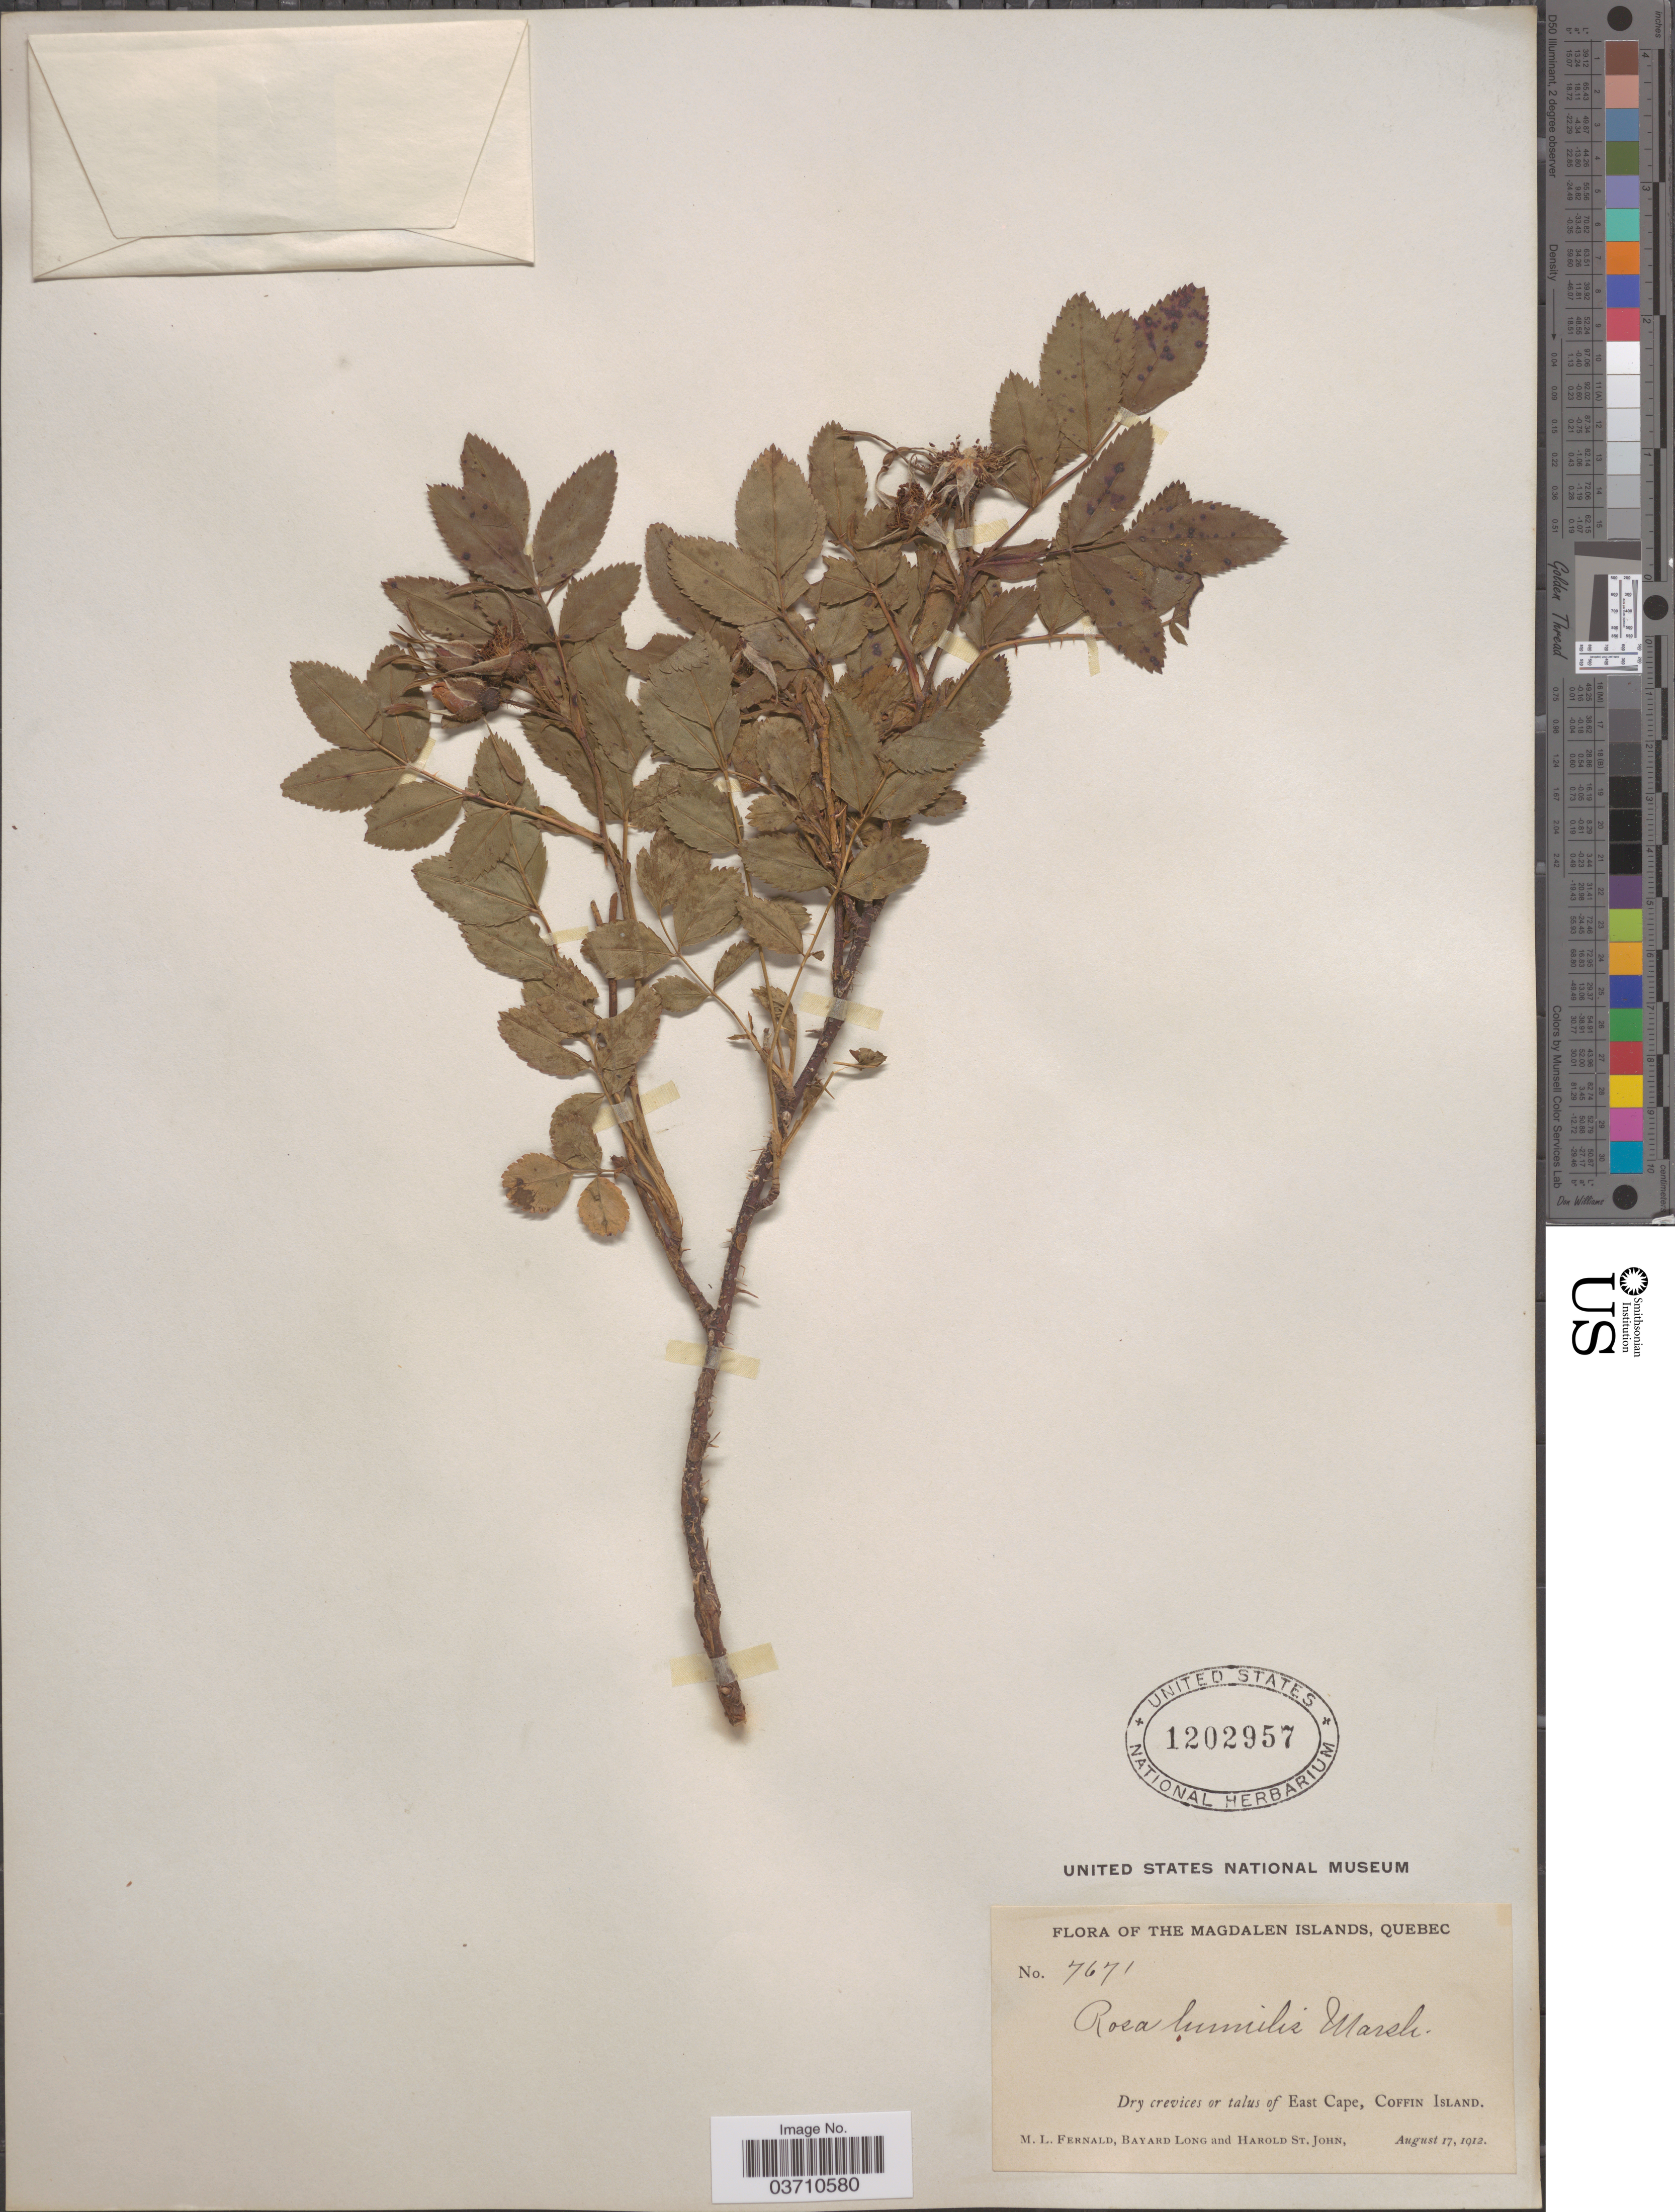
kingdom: Plantae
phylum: Tracheophyta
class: Magnoliopsida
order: Rosales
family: Rosaceae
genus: Rosa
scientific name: Rosa humilis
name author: Marshall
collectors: M. L. Fernald, B. Long & H. St. John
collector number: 7671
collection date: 1912-08-17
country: Canada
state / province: Quebec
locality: The Magdalen Islands. East Cape, Coffin Island.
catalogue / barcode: US 1202957